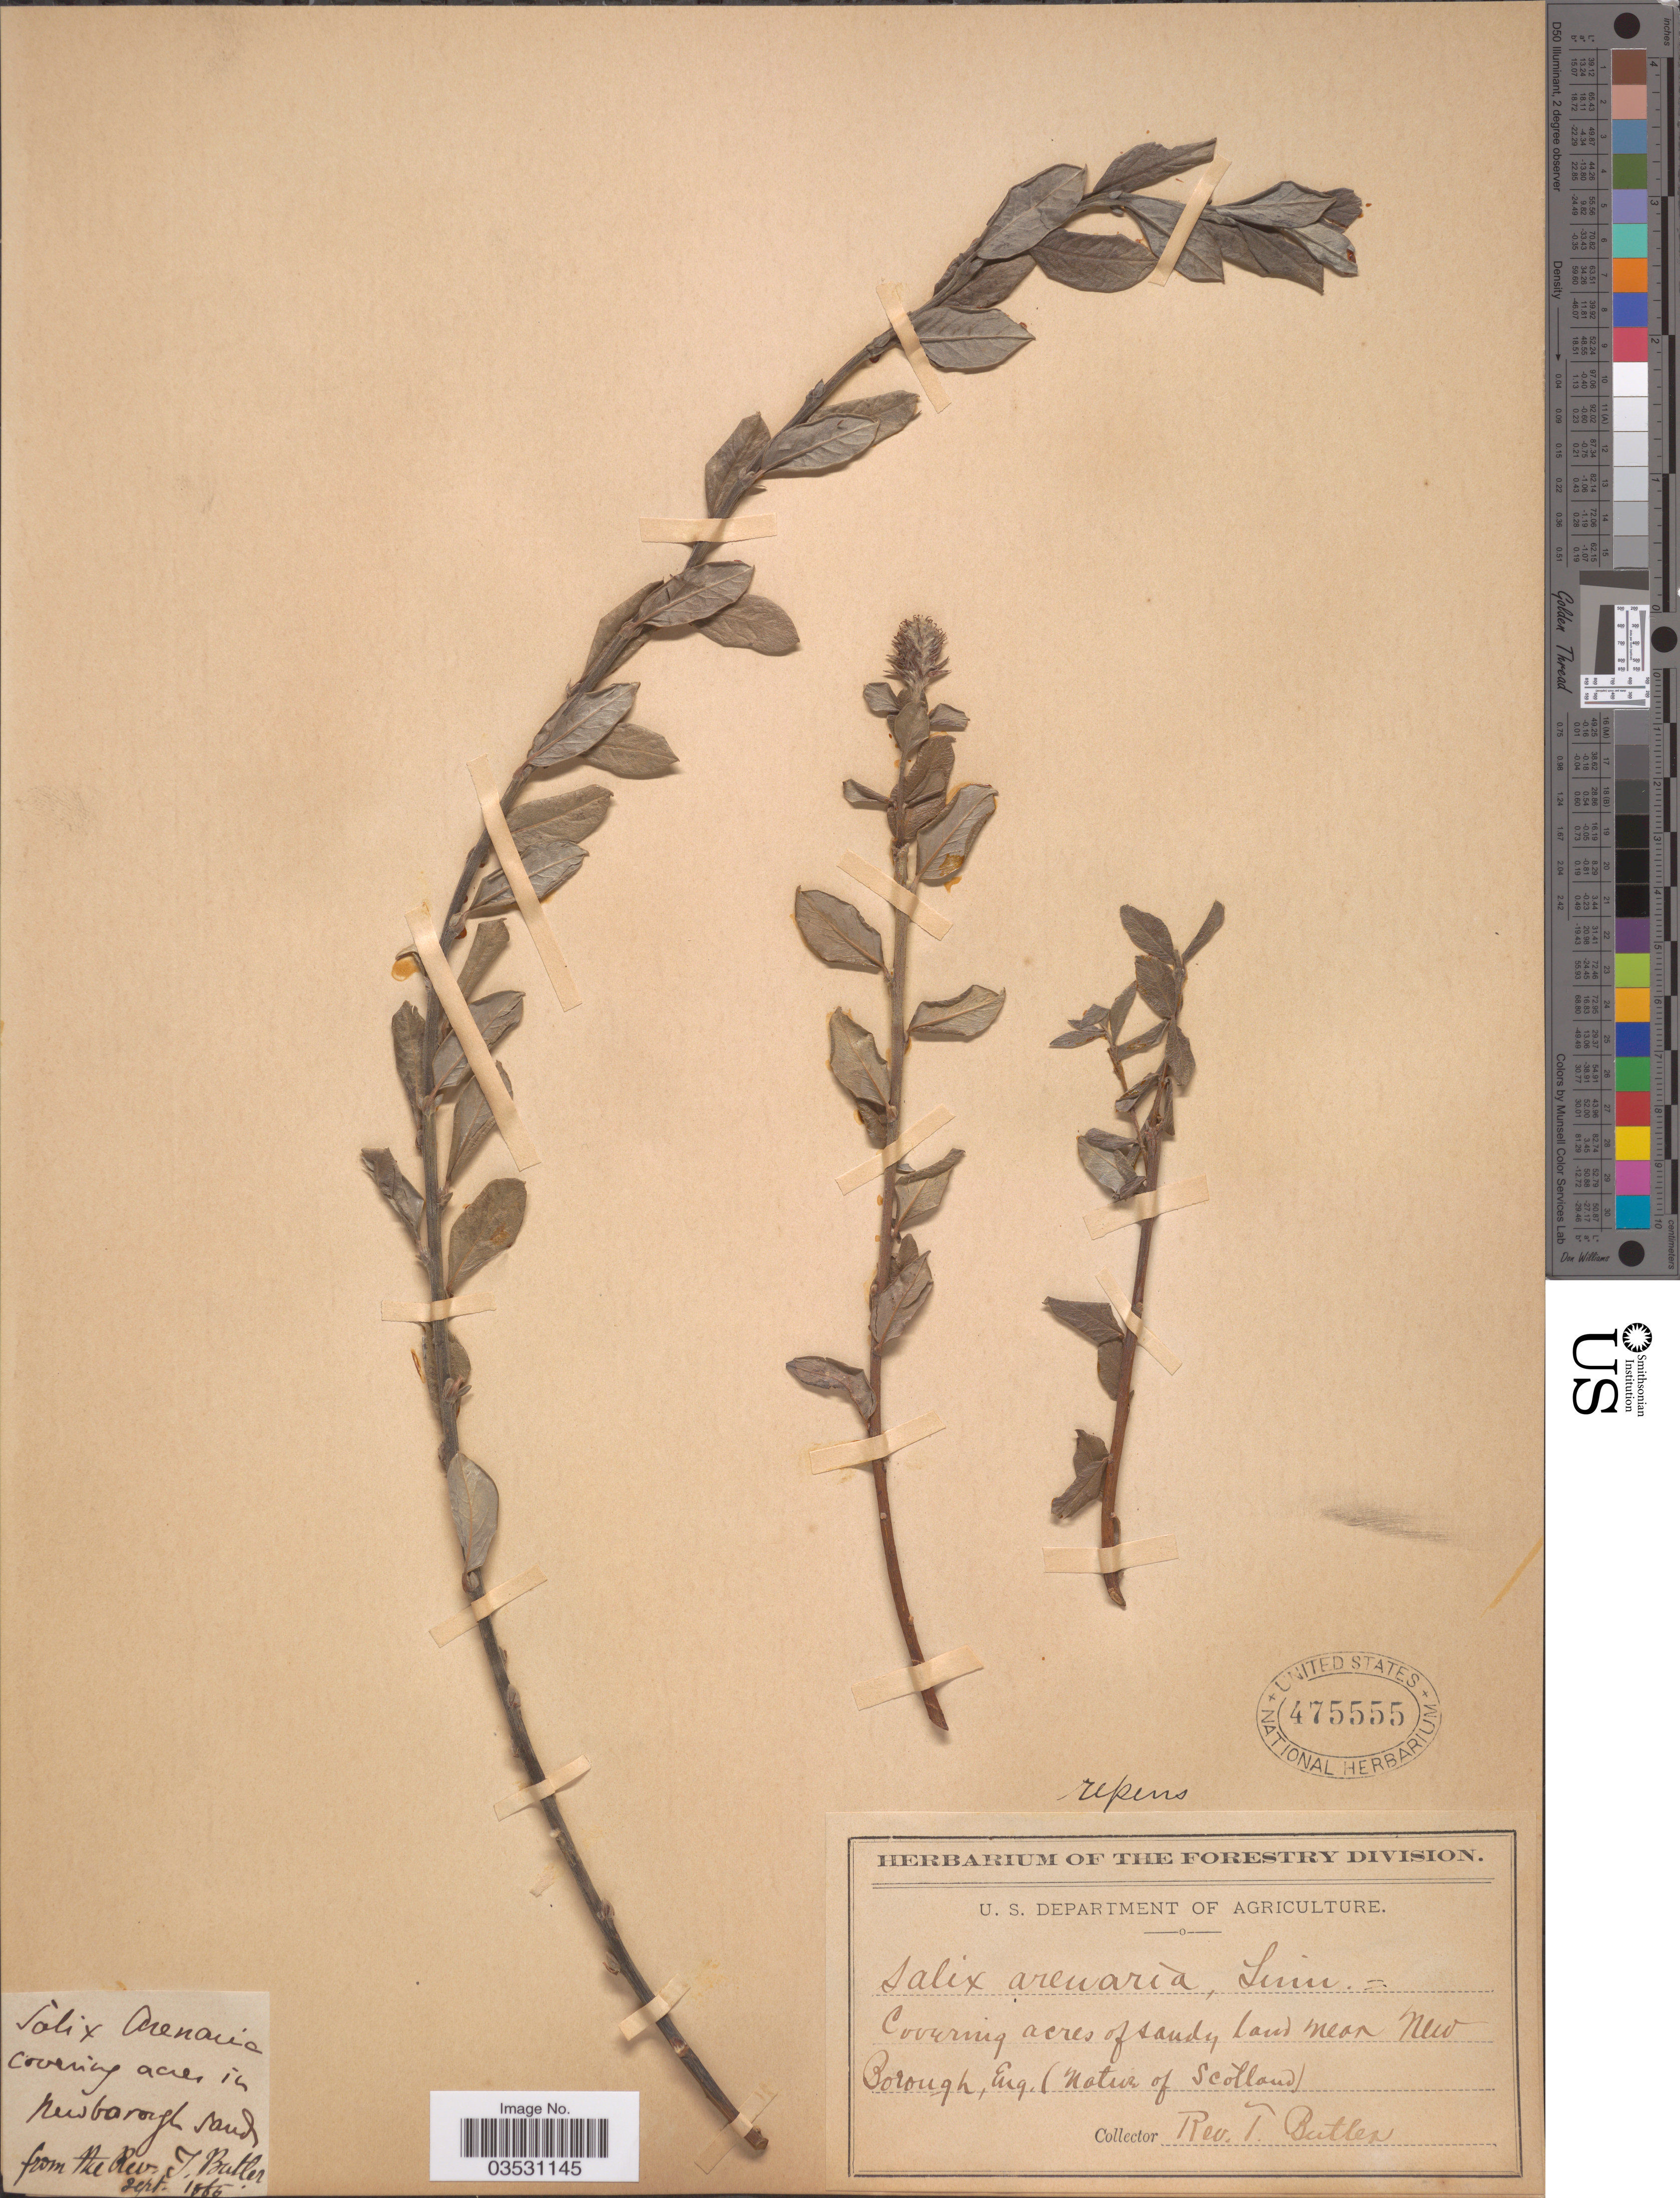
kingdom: Plantae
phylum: Tracheophyta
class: Magnoliopsida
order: Malpighiales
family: Salicaceae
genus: Salix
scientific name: Salix repens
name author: L.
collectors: T. Butler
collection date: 1865-09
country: United Kingdom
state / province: England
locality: Covering acre of sandy land near New Borough. (Native of Scotland). [unsure placement]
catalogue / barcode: US 475555